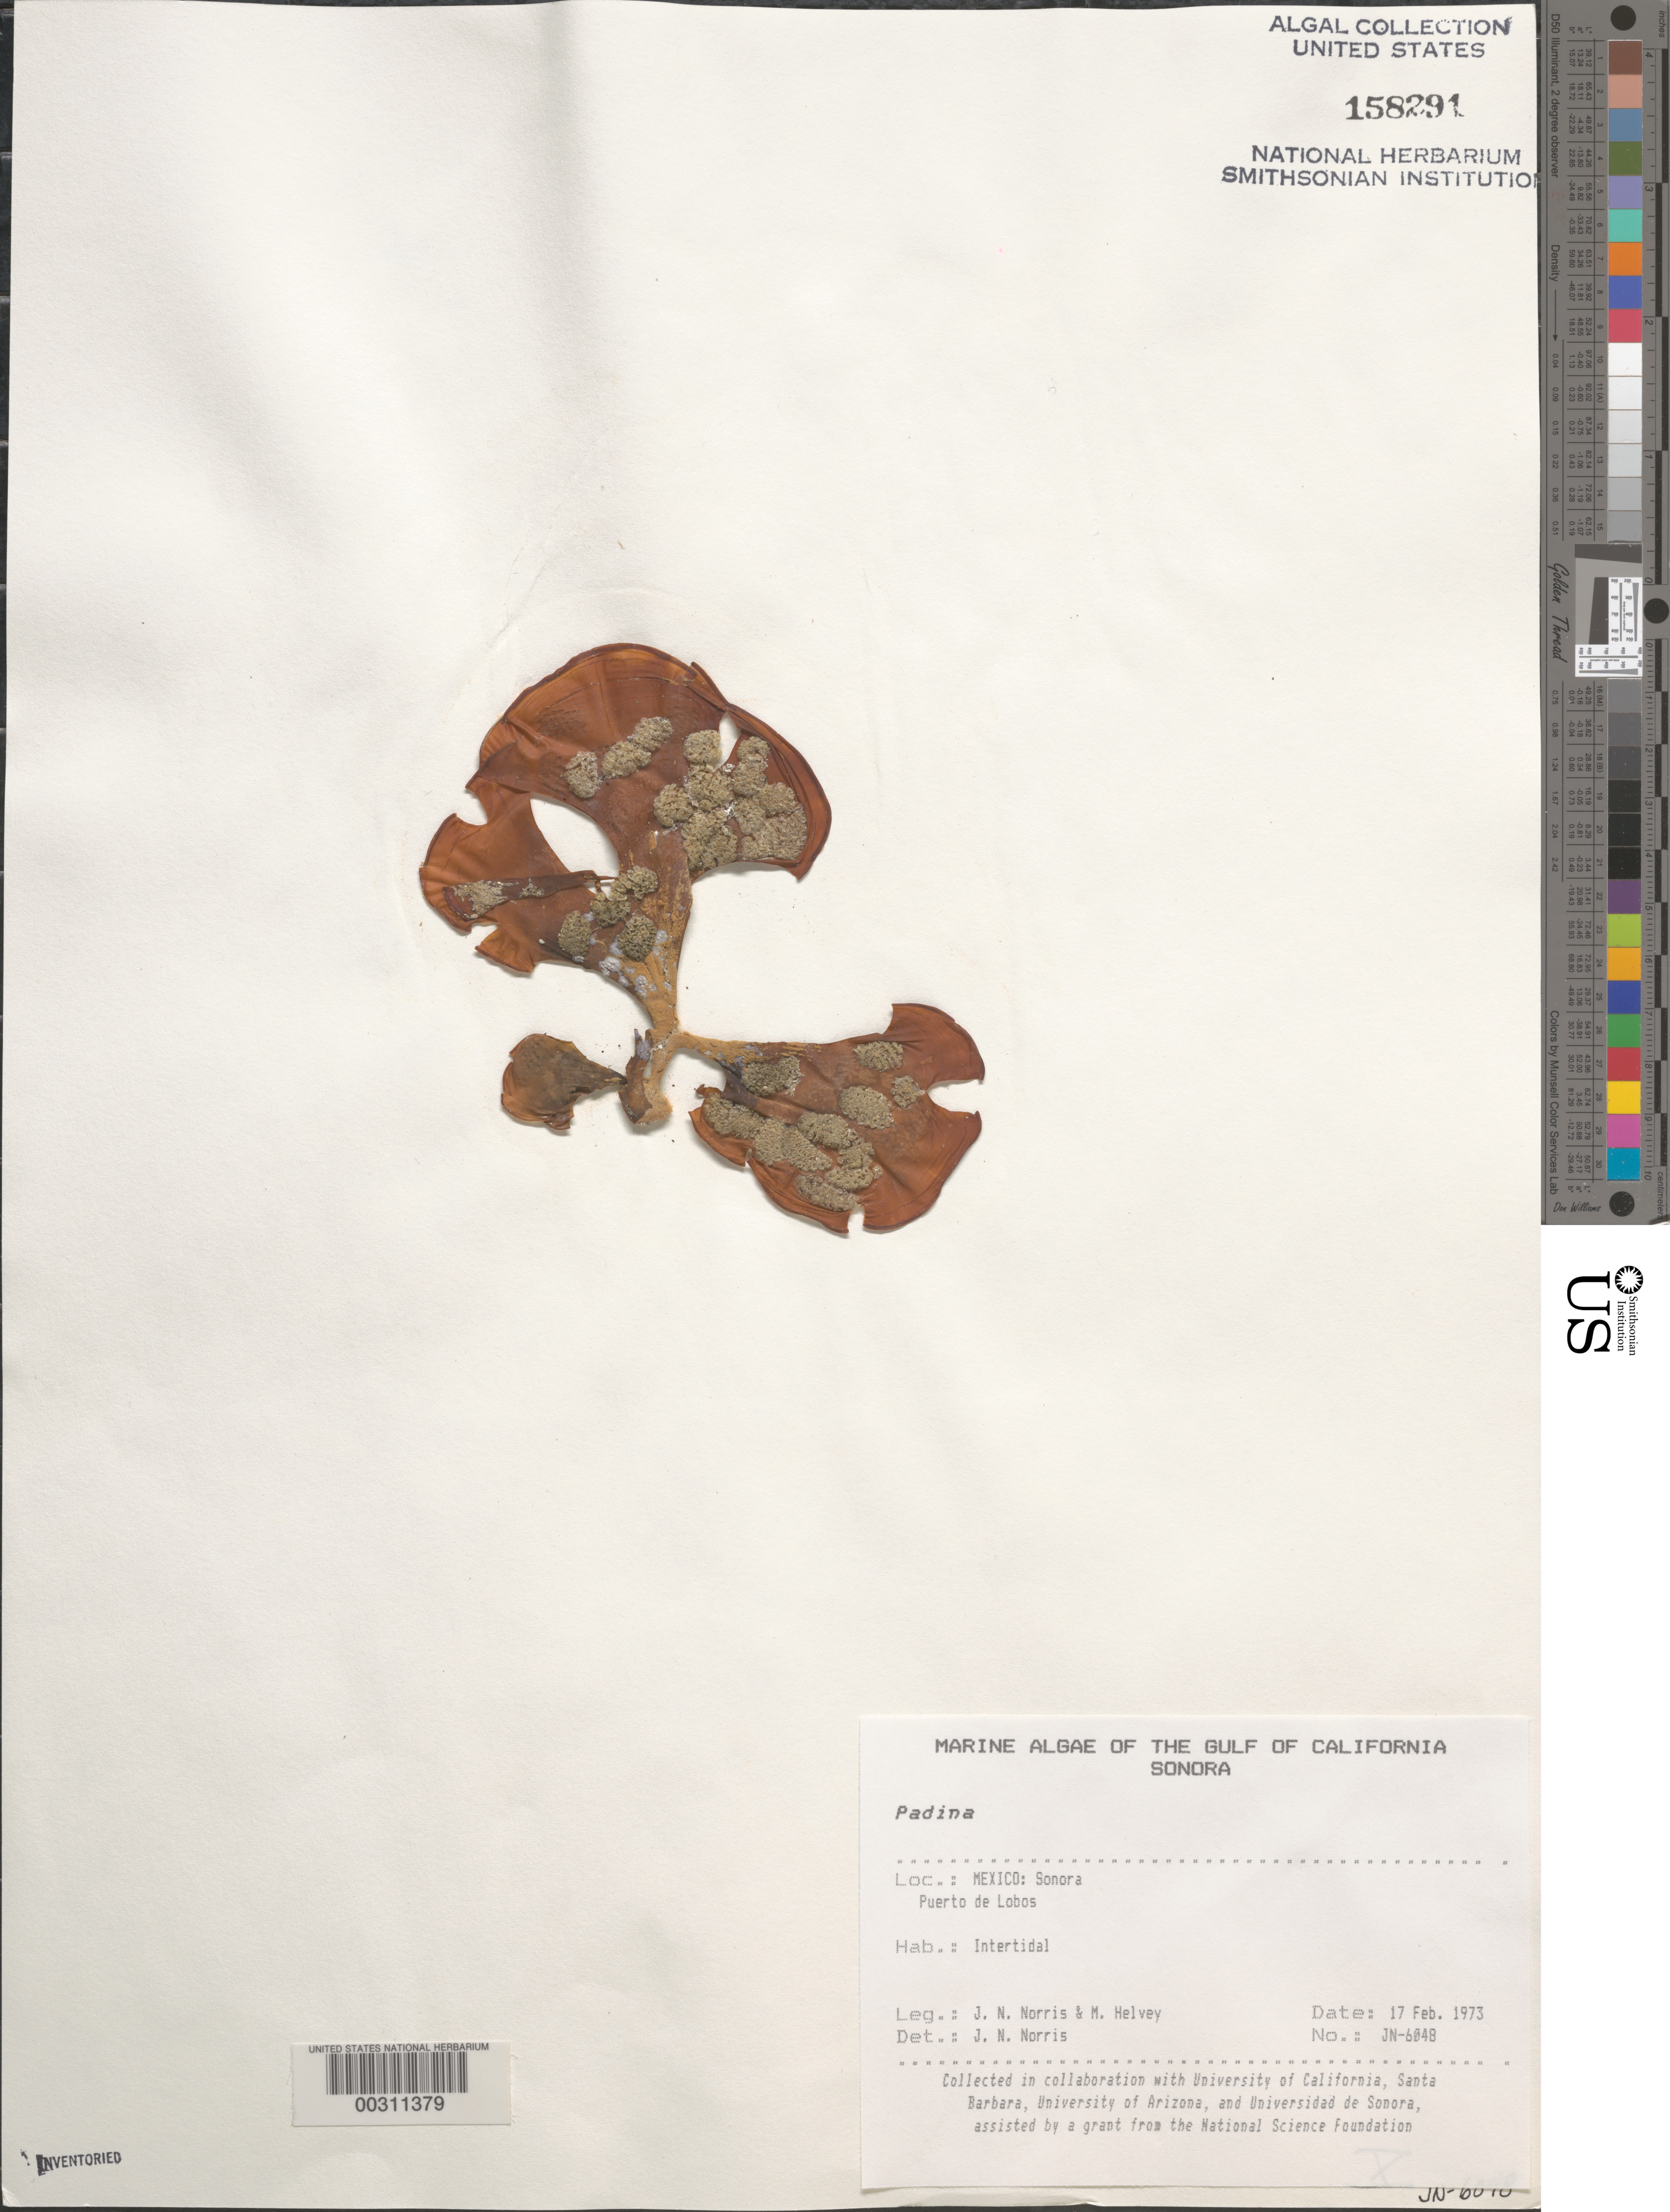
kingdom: Chromista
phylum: Ochrophyta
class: Phaeophyceae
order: Dictyotales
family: Dictyotaceae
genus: Padina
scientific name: Padina durvillaei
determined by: Norris, James N.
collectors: J. N. Norris & M. Helvey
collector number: JN-6048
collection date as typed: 17 Feb 1973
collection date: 1973-02-17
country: Mexico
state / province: Sonora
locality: Puerto de Lobos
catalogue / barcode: US 158291